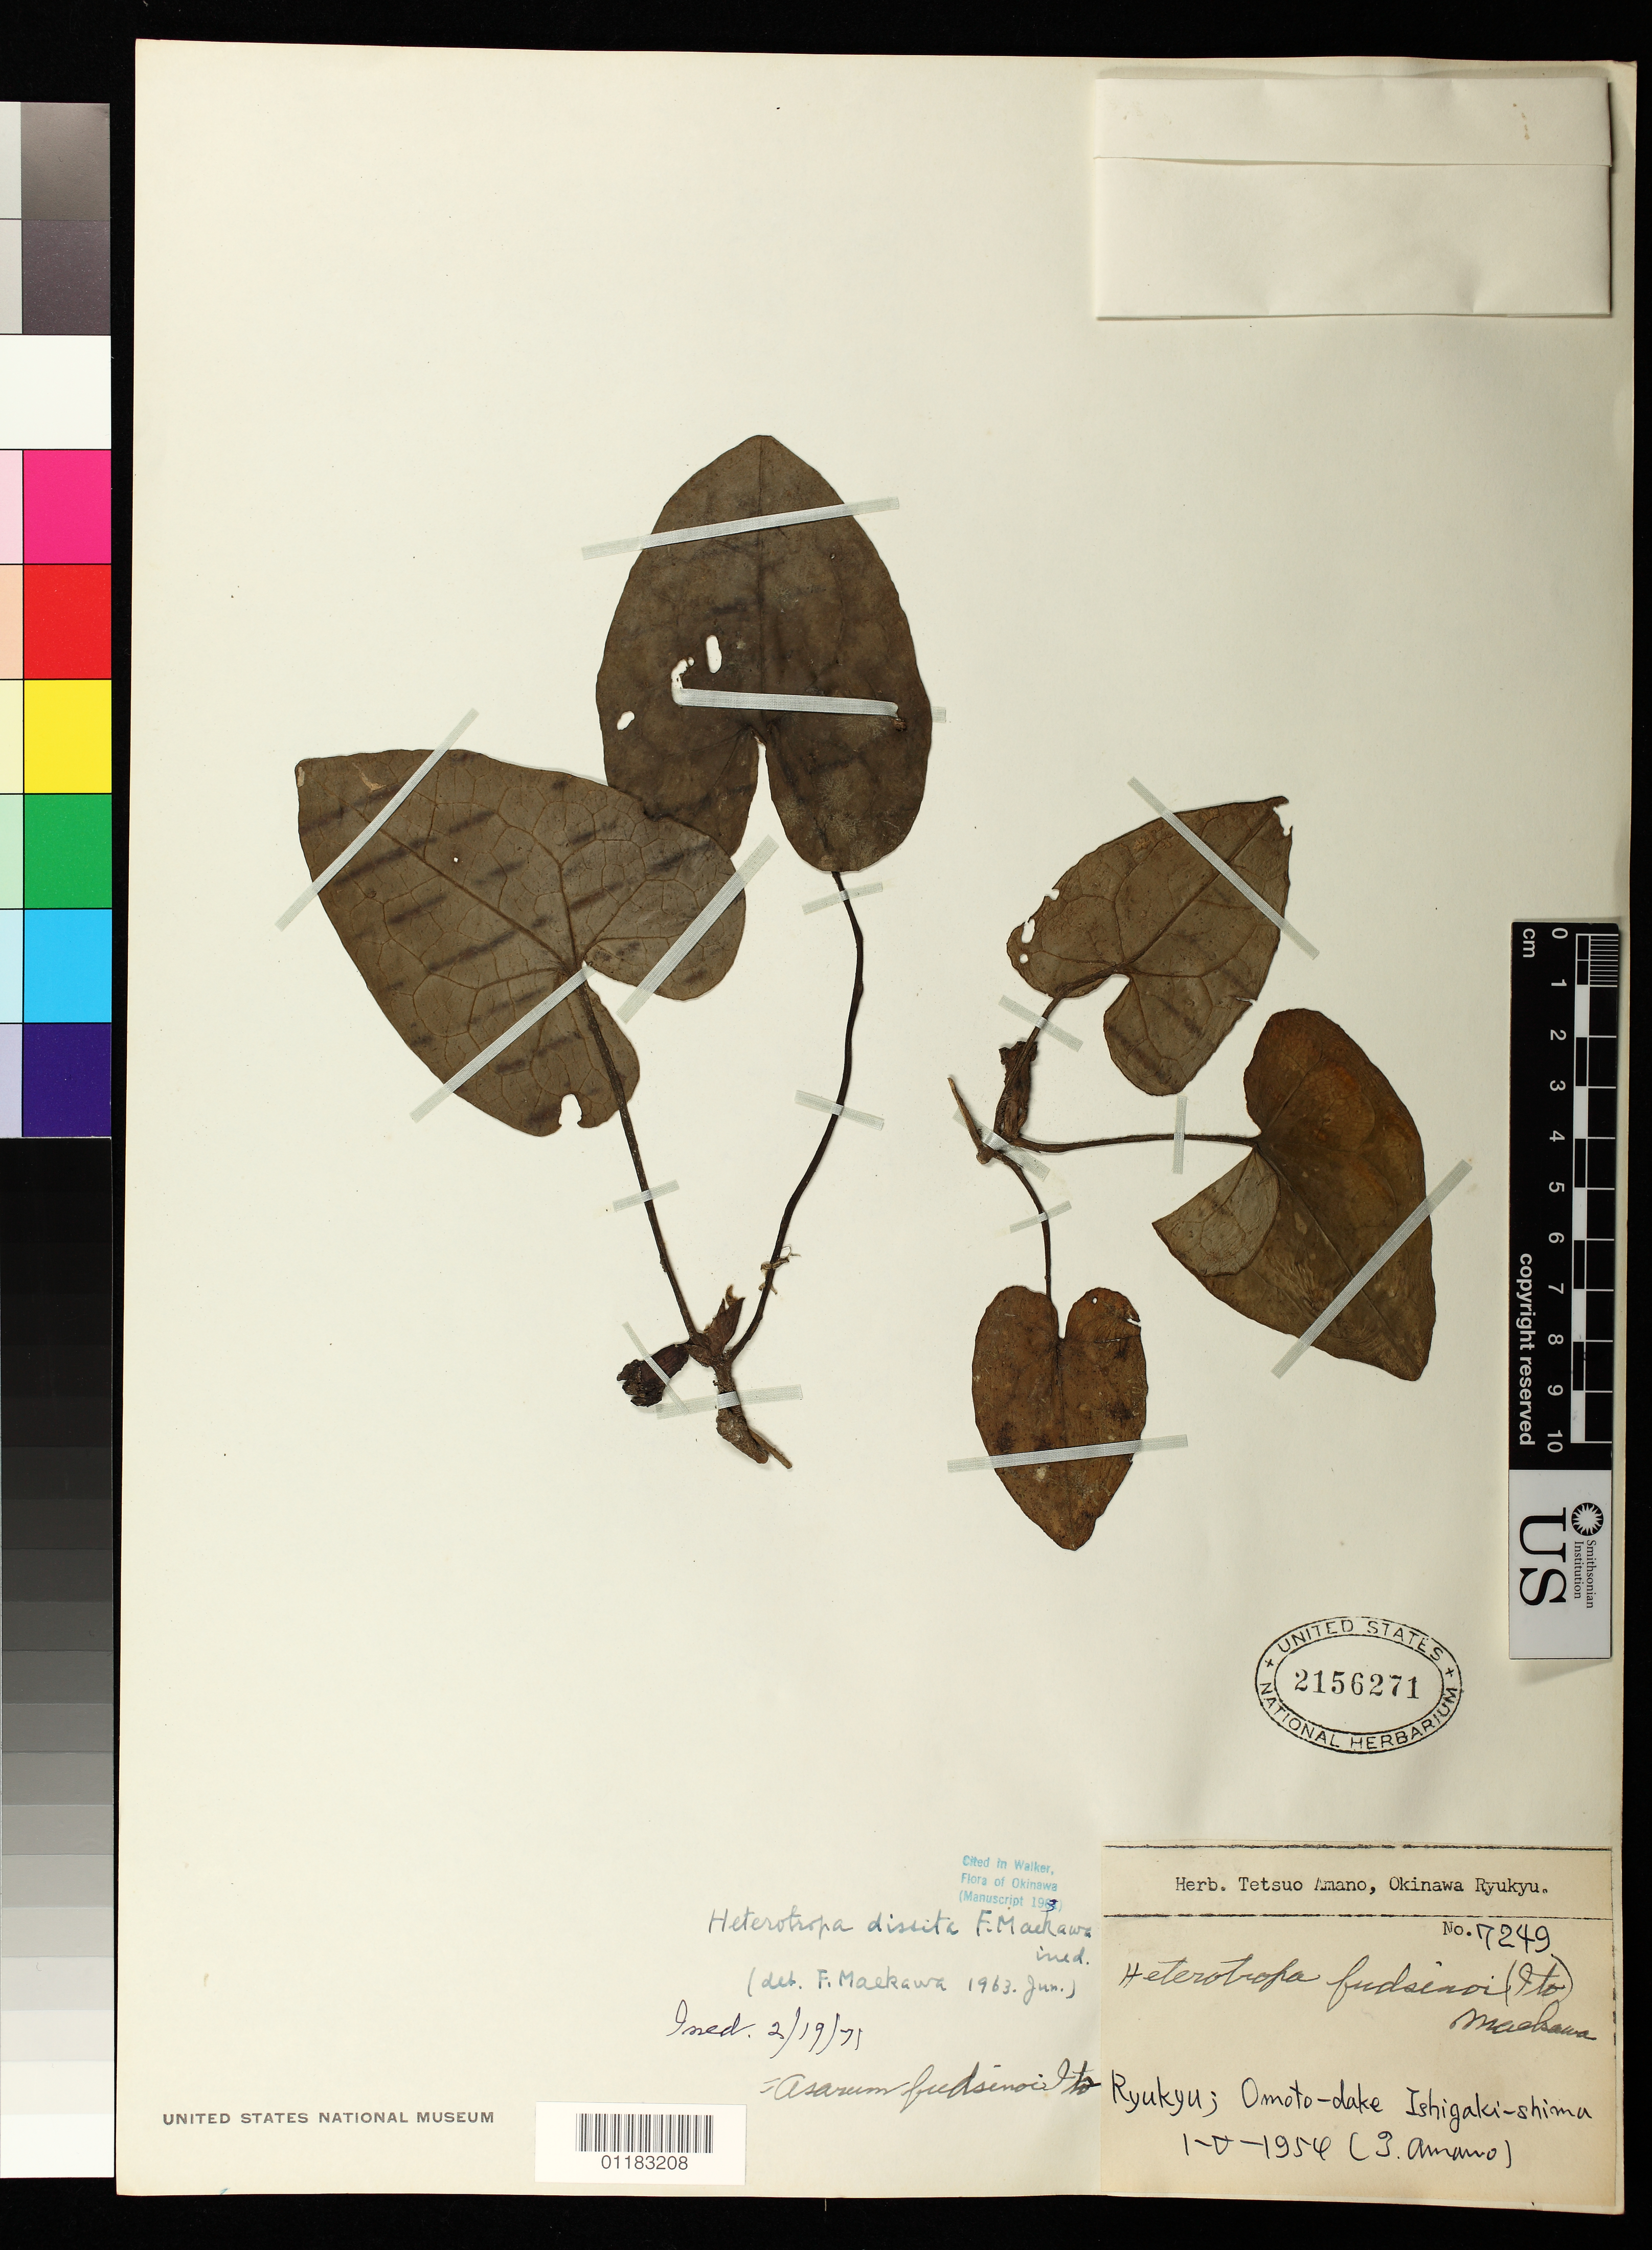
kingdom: Plantae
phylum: Tracheophyta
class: Magnoliopsida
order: Piperales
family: Aristolochiaceae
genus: Asarum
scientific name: Asarum dissitum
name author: F. Maek. ex Hatus. & Yamahata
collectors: T. Amano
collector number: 7249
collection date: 1954-06-01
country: Japan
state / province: Okinawa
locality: Ryukyu; Omoto-dake Ishigaki-shima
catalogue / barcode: US 2156271